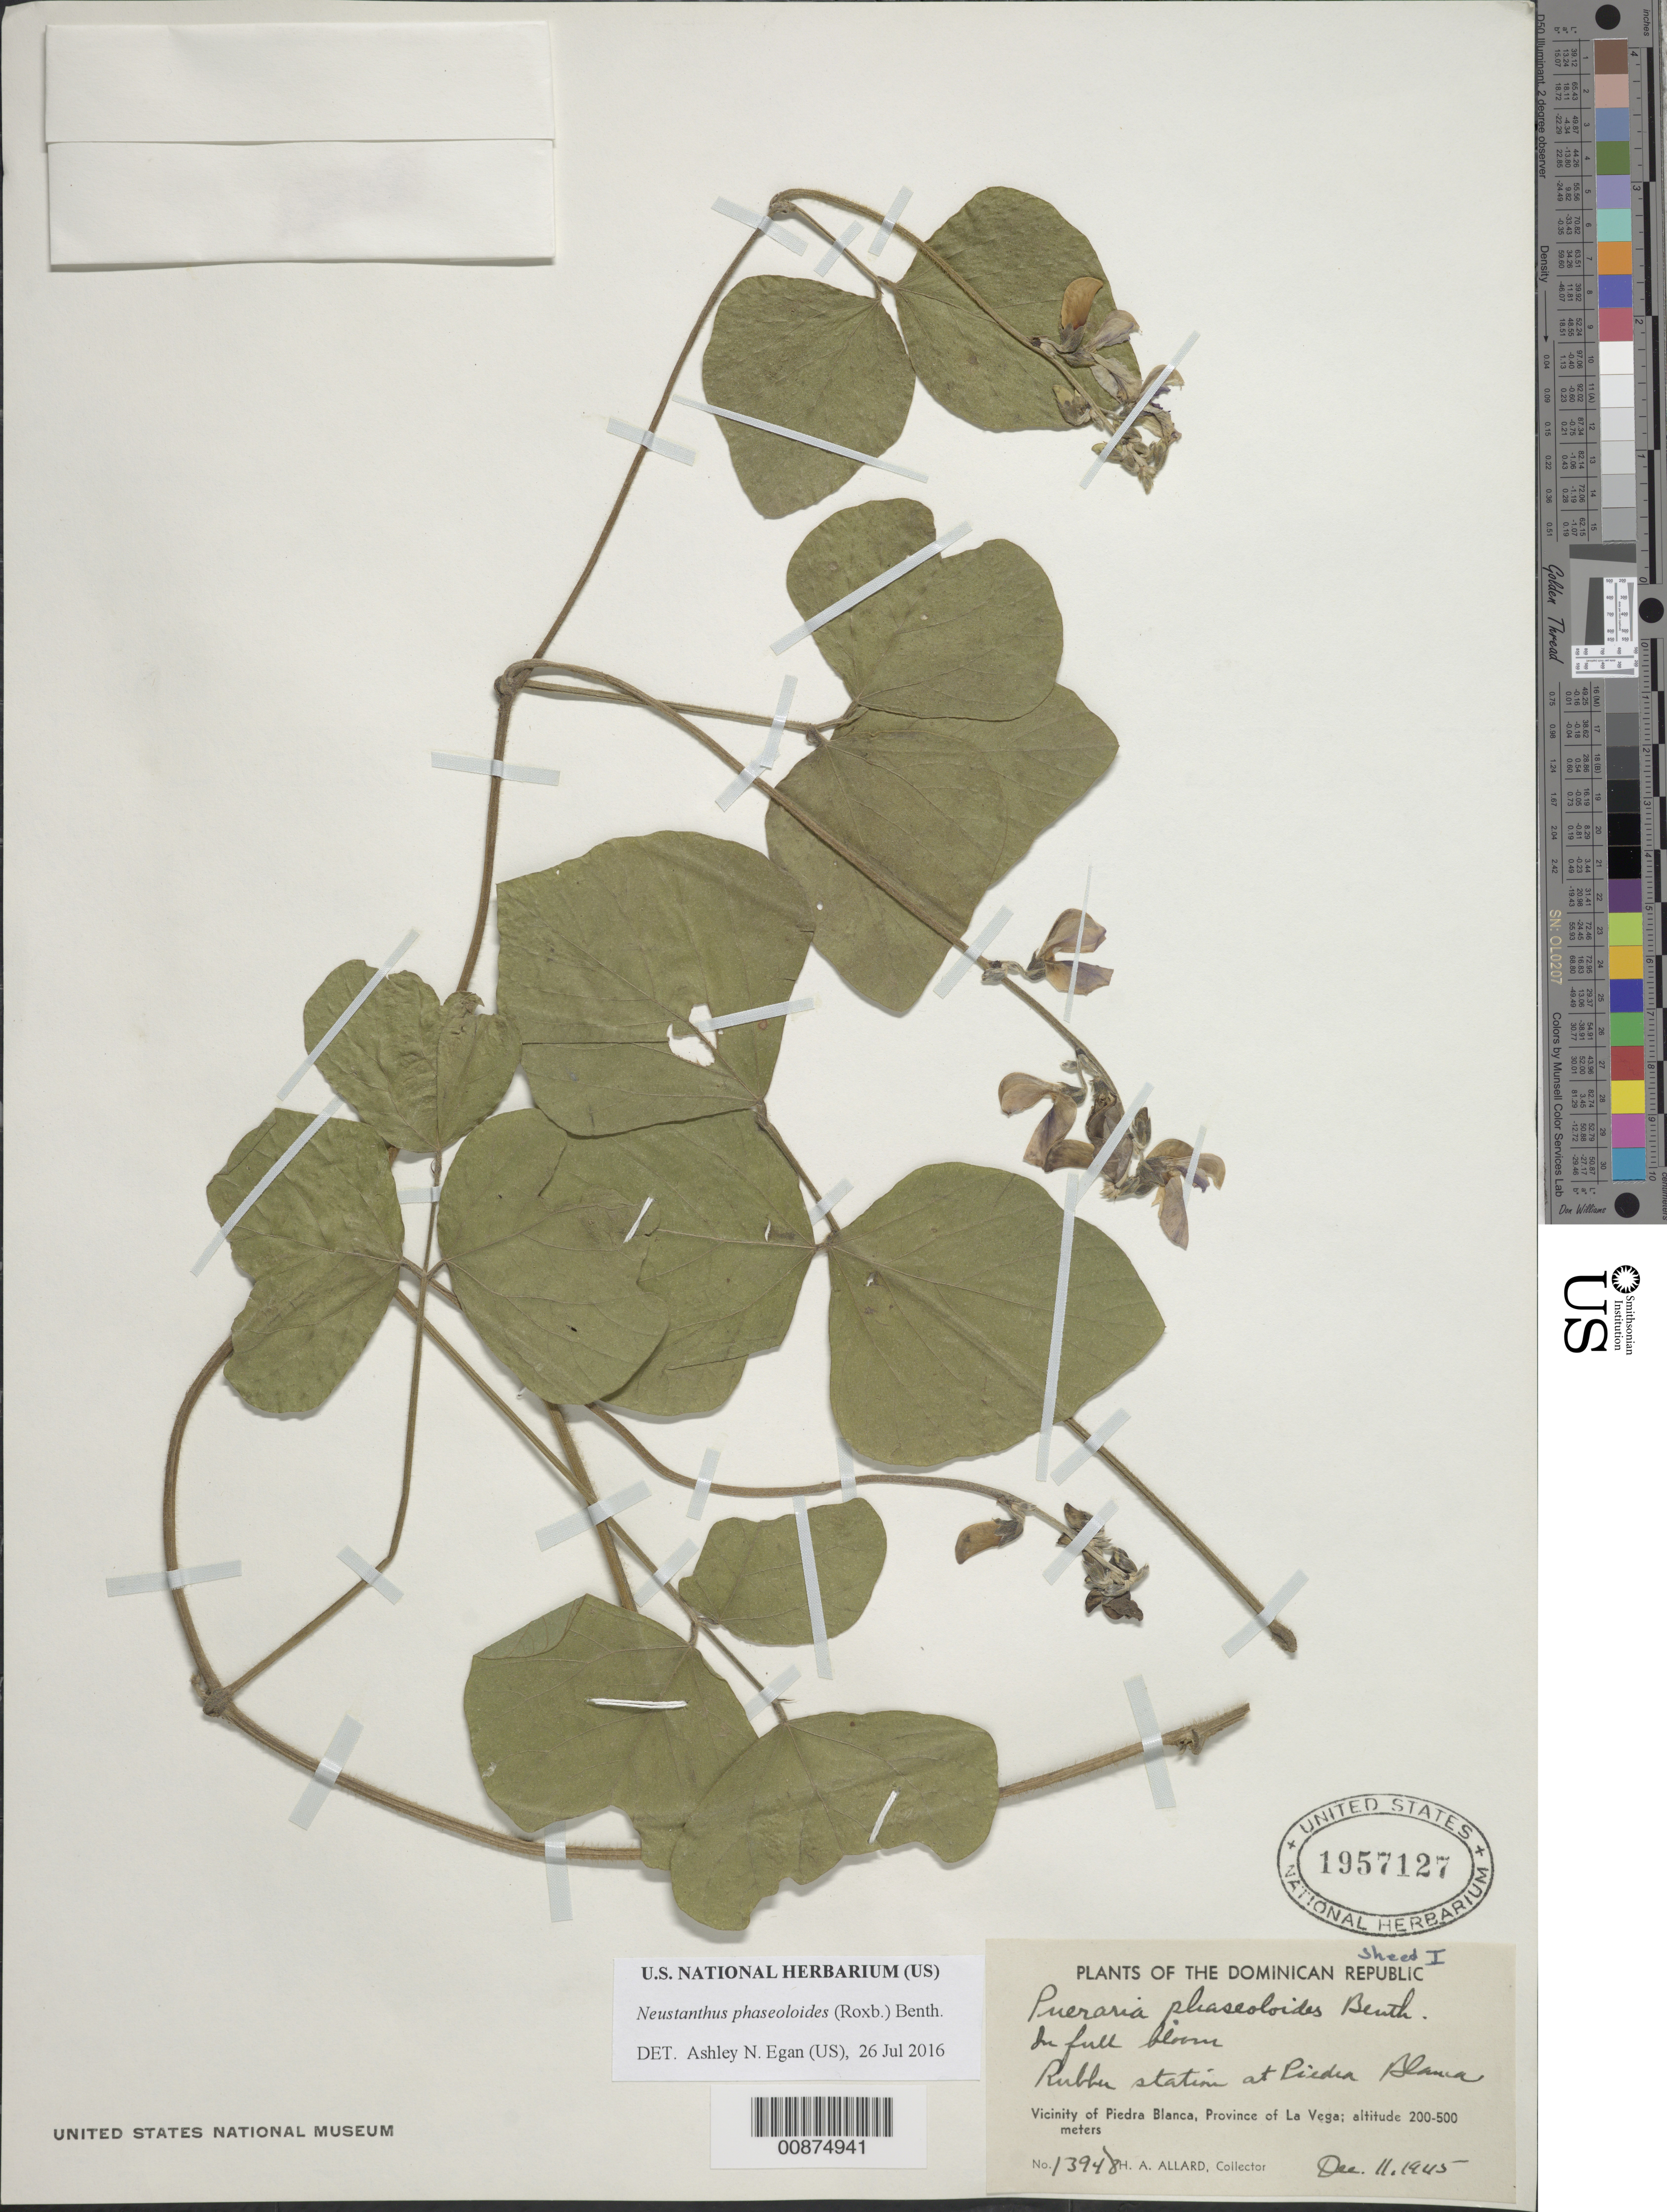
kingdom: Plantae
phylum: Tracheophyta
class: Magnoliopsida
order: Fabales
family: Fabaceae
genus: Neustanthus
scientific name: Neustanthus phaseoloides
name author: (Roxb.) Benth.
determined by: Egan, Ashley N., (US), Smithsonian Institution - National Museum of Natural History (UNITED STATES)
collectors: H. A. Allard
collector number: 13948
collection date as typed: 11 Dec 1945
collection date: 1945-12-11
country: Dominican Republic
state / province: La Vega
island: Hispaniola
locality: Rubber station at Piedra Blanca.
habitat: rubber station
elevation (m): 200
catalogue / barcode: US 1957127